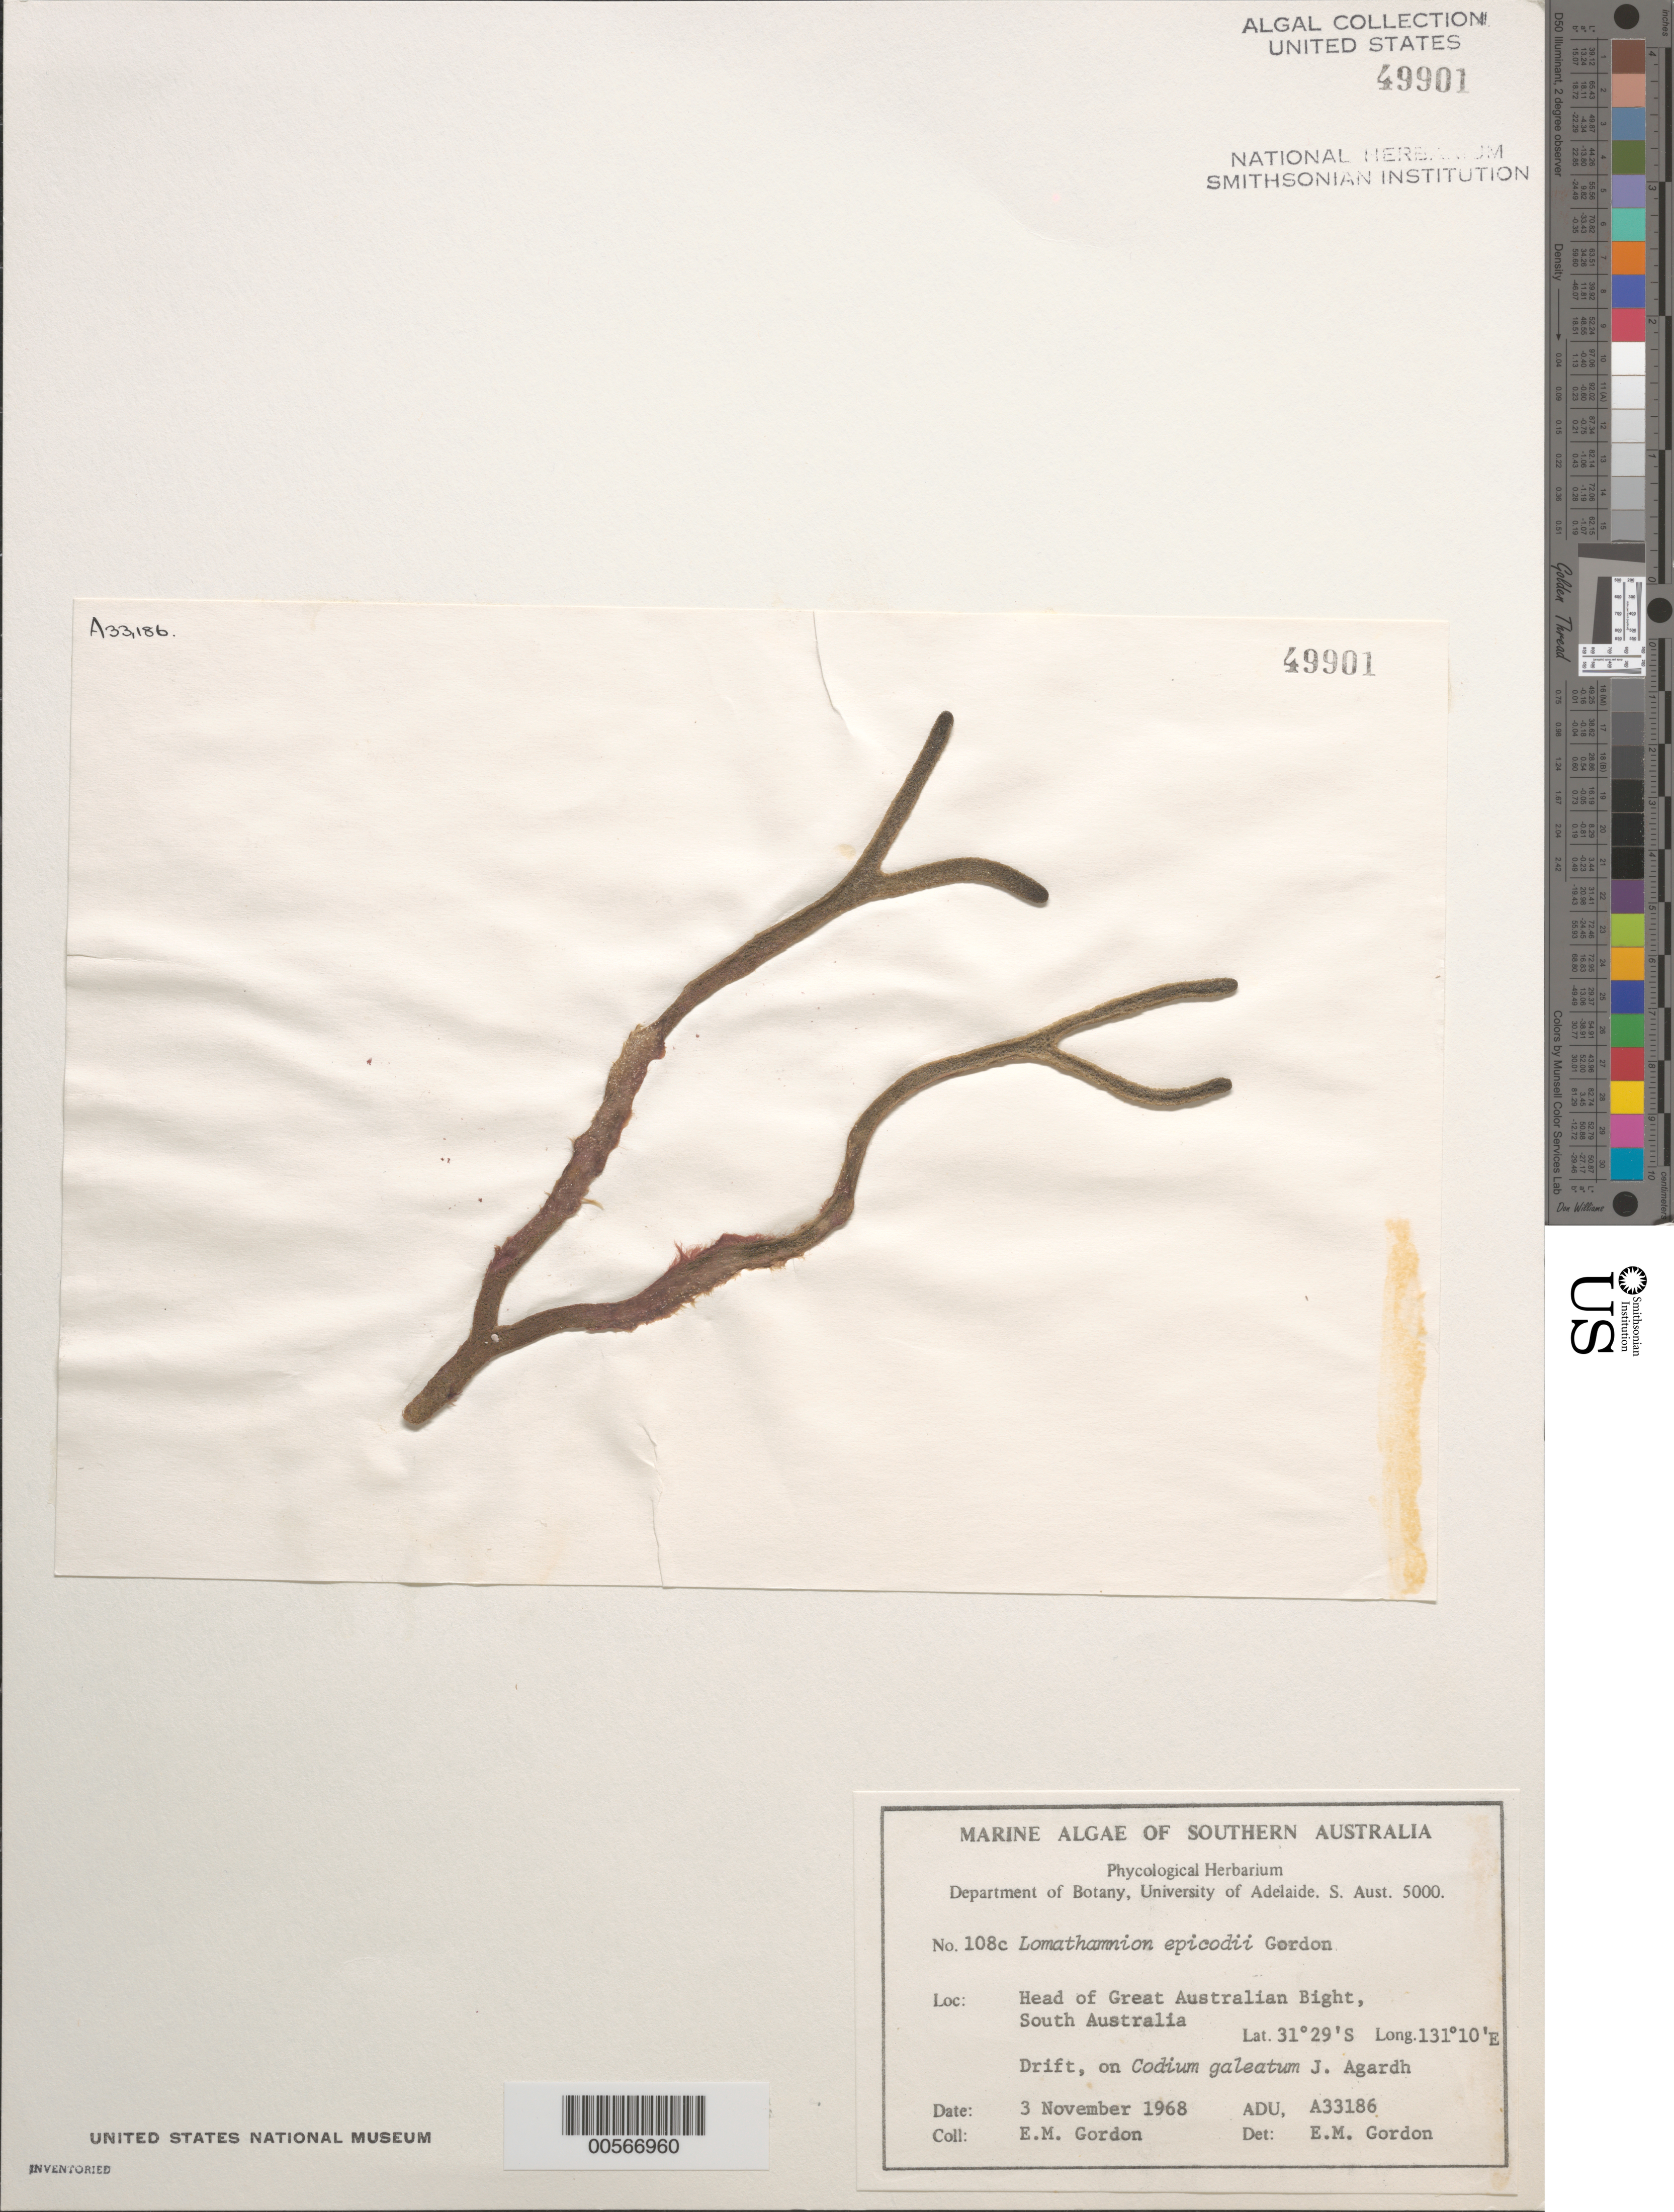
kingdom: Plantae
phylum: Rhodophyta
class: Florideophyceae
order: Ceramiales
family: Wrangeliaceae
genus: Lomathamnion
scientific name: Lomathamnion epicodii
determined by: Gordon-Mills, E. M.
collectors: E. M. Gordon-Mills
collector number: ADU A33186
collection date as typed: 03 Nov 1968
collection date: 1968-11-03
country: Australia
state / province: South Australia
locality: Head of Great Australian Bight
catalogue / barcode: US 49901